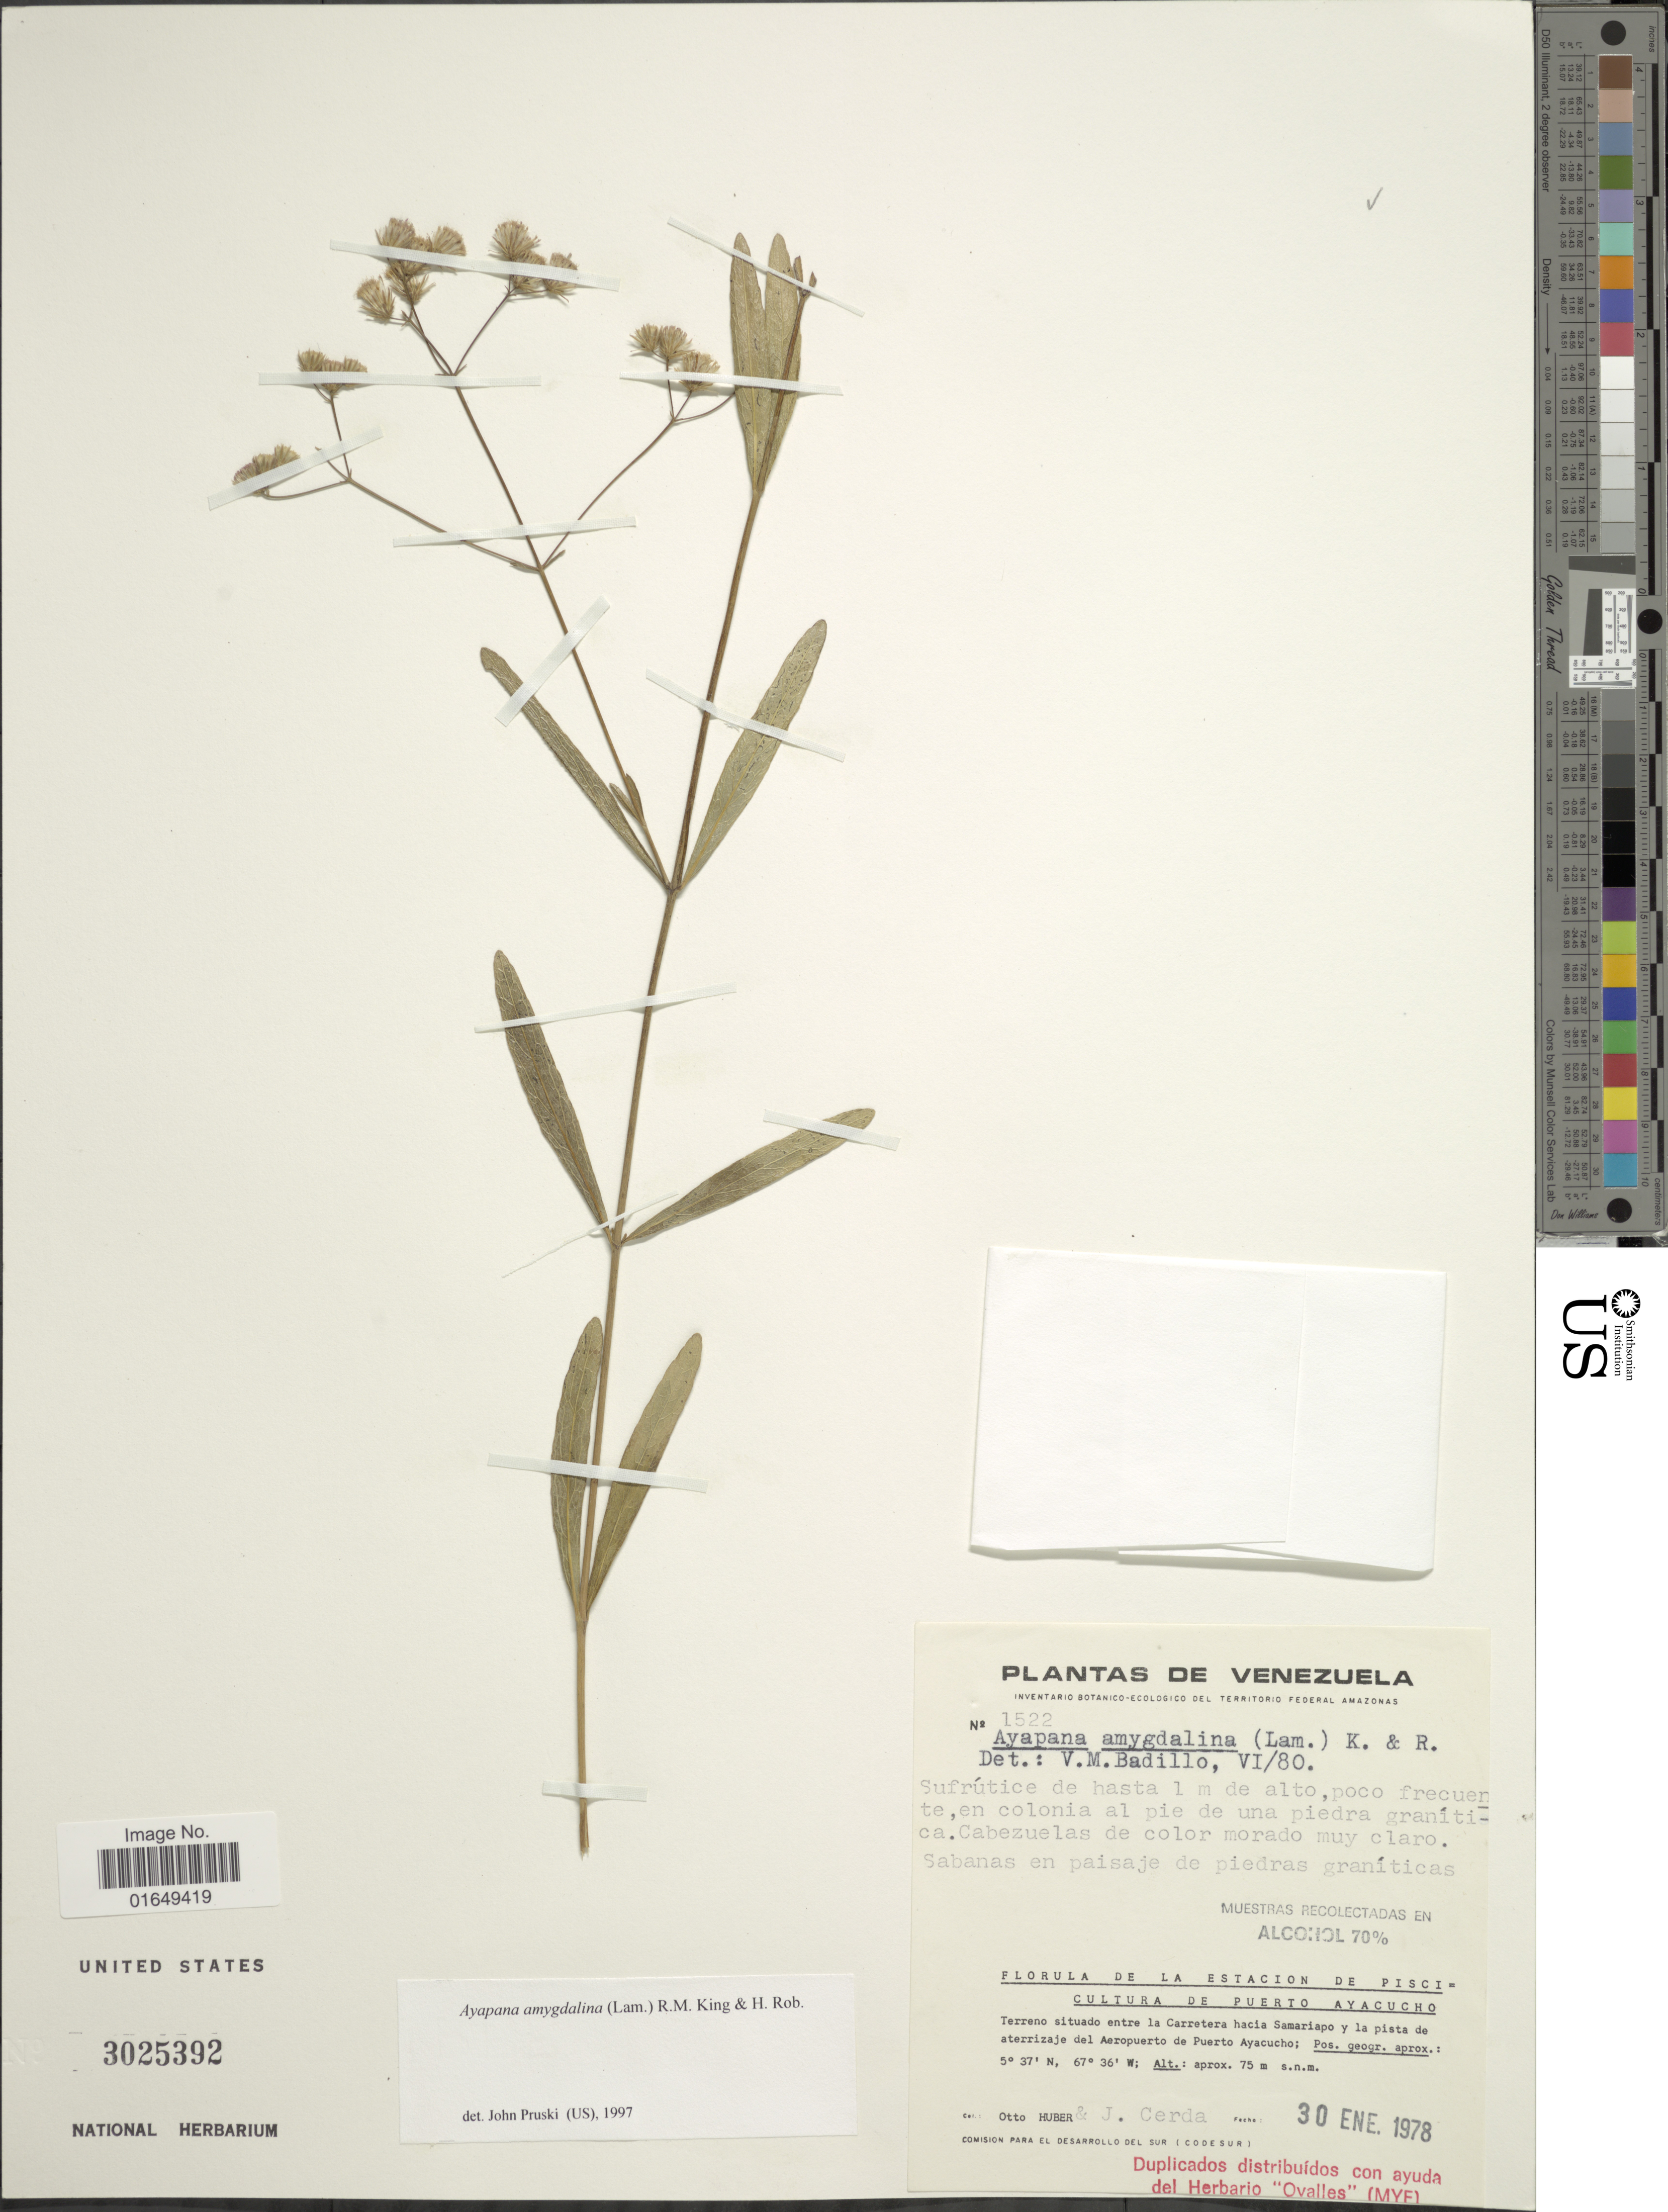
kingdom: Plantae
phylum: Tracheophyta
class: Magnoliopsida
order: Asterales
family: Asteraceae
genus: Ayapana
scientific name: Ayapana amygdalina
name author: (Lam.) R.M. King & H. Rob.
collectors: O. Huber & J. Cerda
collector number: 1522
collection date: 1978-01-30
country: Venezuela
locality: La Estacion de Piscicultura de Puerto Ayacucho, entre Carretera hacia Samariapo y la pista de aterrizaje del Aeropuerto de Puerto Ayacucho.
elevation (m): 75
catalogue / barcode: US 3025392